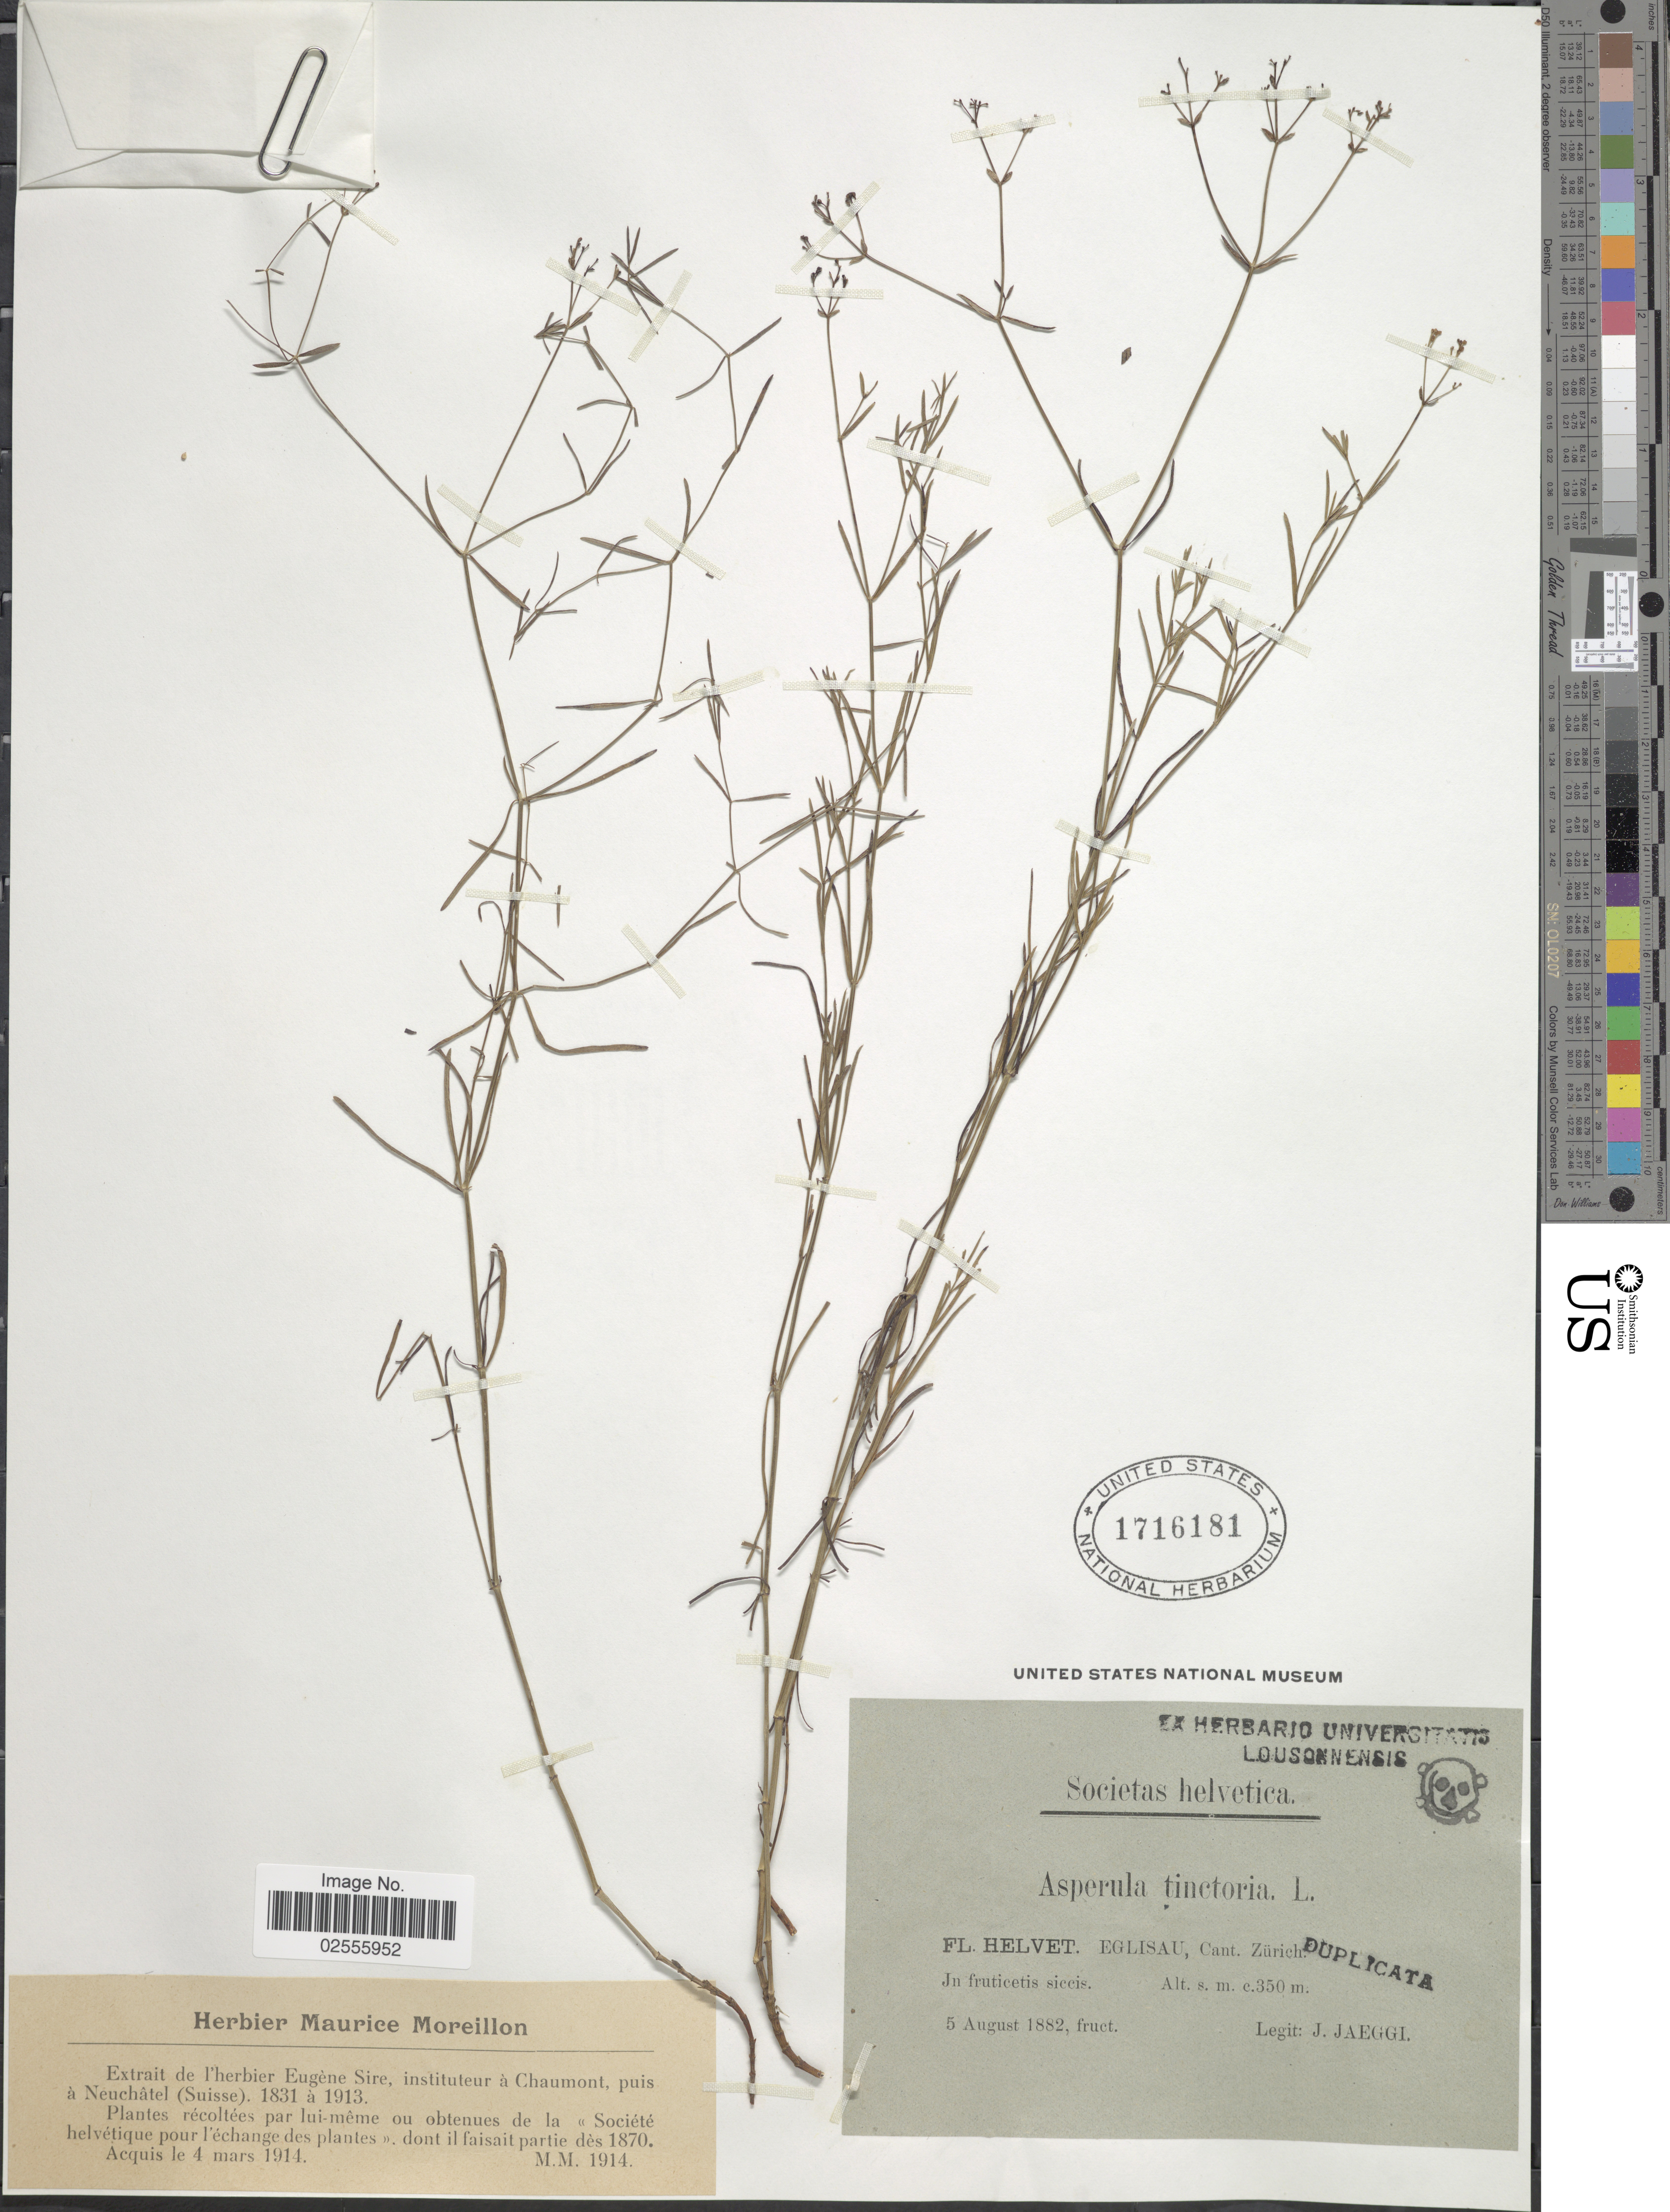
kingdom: Plantae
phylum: Tracheophyta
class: Magnoliopsida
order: Gentianales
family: Rubiaceae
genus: Asperula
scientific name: Asperula tinctoria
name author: L.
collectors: J. Jaeggi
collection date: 1882-08-05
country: Switzerland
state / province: Zurich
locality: Eglisau, Cant. Zurich,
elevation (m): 350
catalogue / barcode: US 1716181